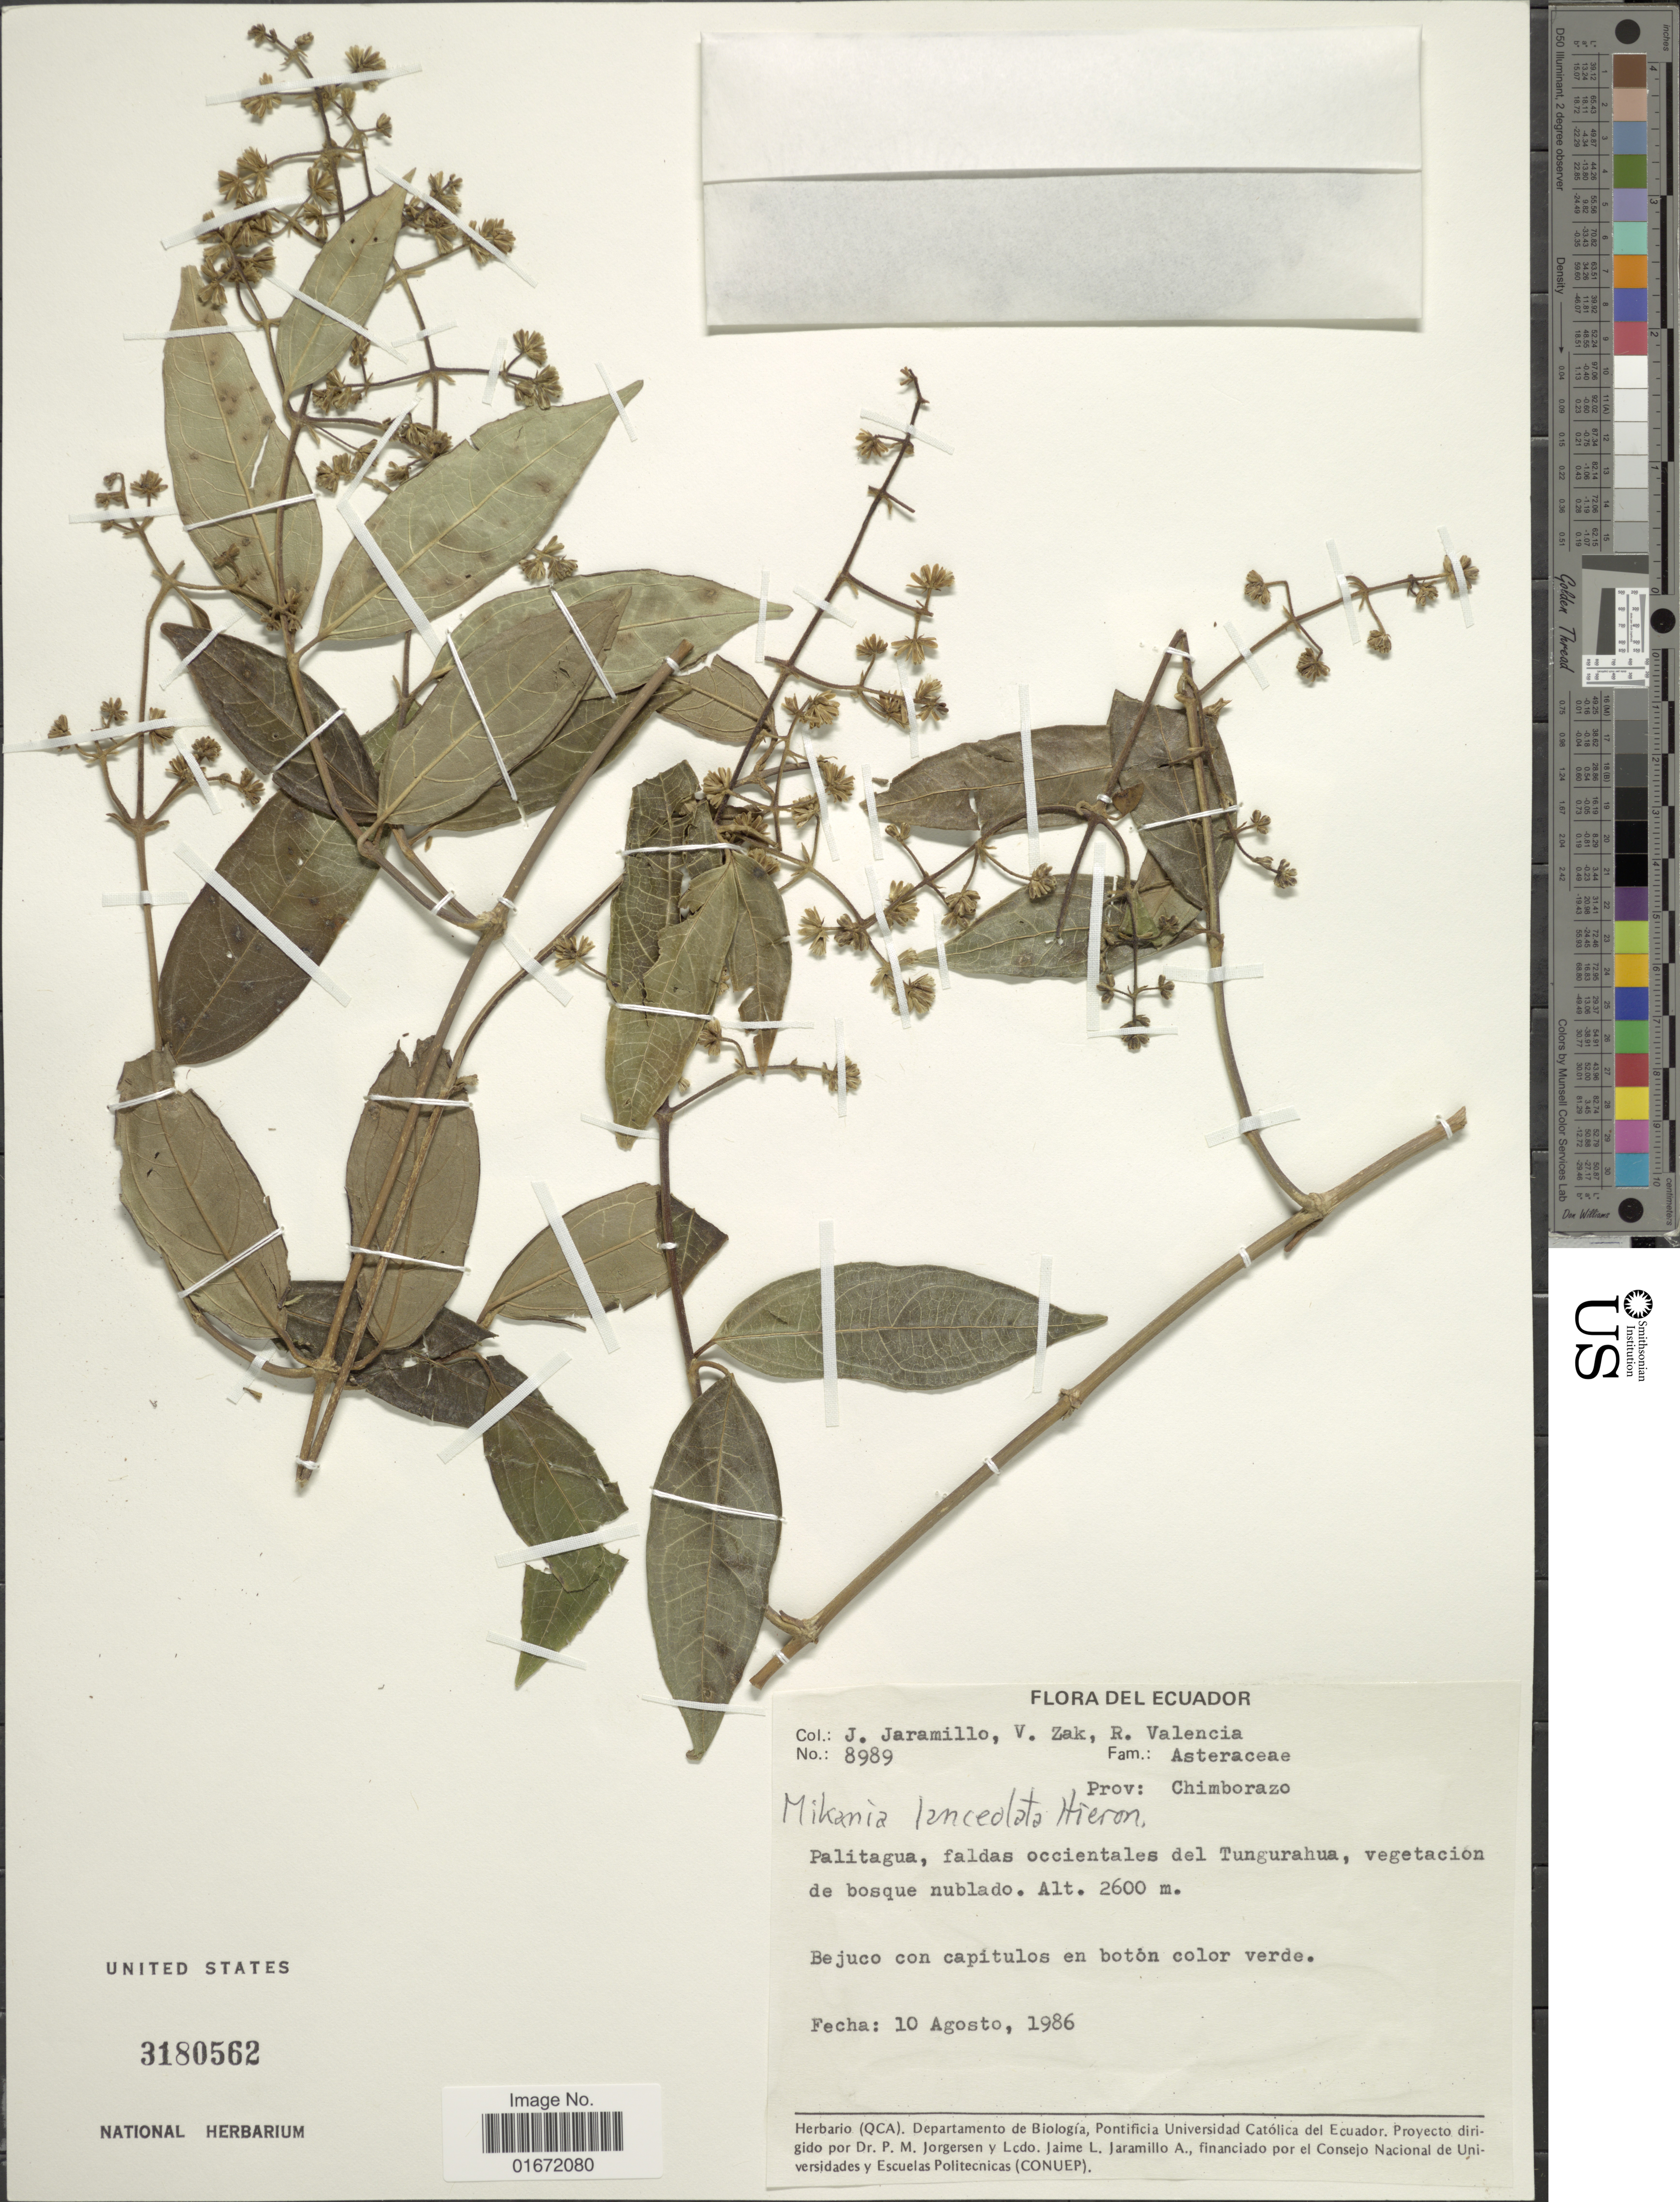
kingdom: Plantae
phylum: Tracheophyta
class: Magnoliopsida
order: Asterales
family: Asteraceae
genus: Mikania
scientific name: Mikania sylvatica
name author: Klatt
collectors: J. Jaramillo, V. Zak & R. Valencia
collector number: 8989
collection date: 1986-08-10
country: Ecuador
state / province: Chimborazo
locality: Prov: Chimborazo. Palitagua, faldas occientales del Tungurahua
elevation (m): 2600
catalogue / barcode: US 3180562